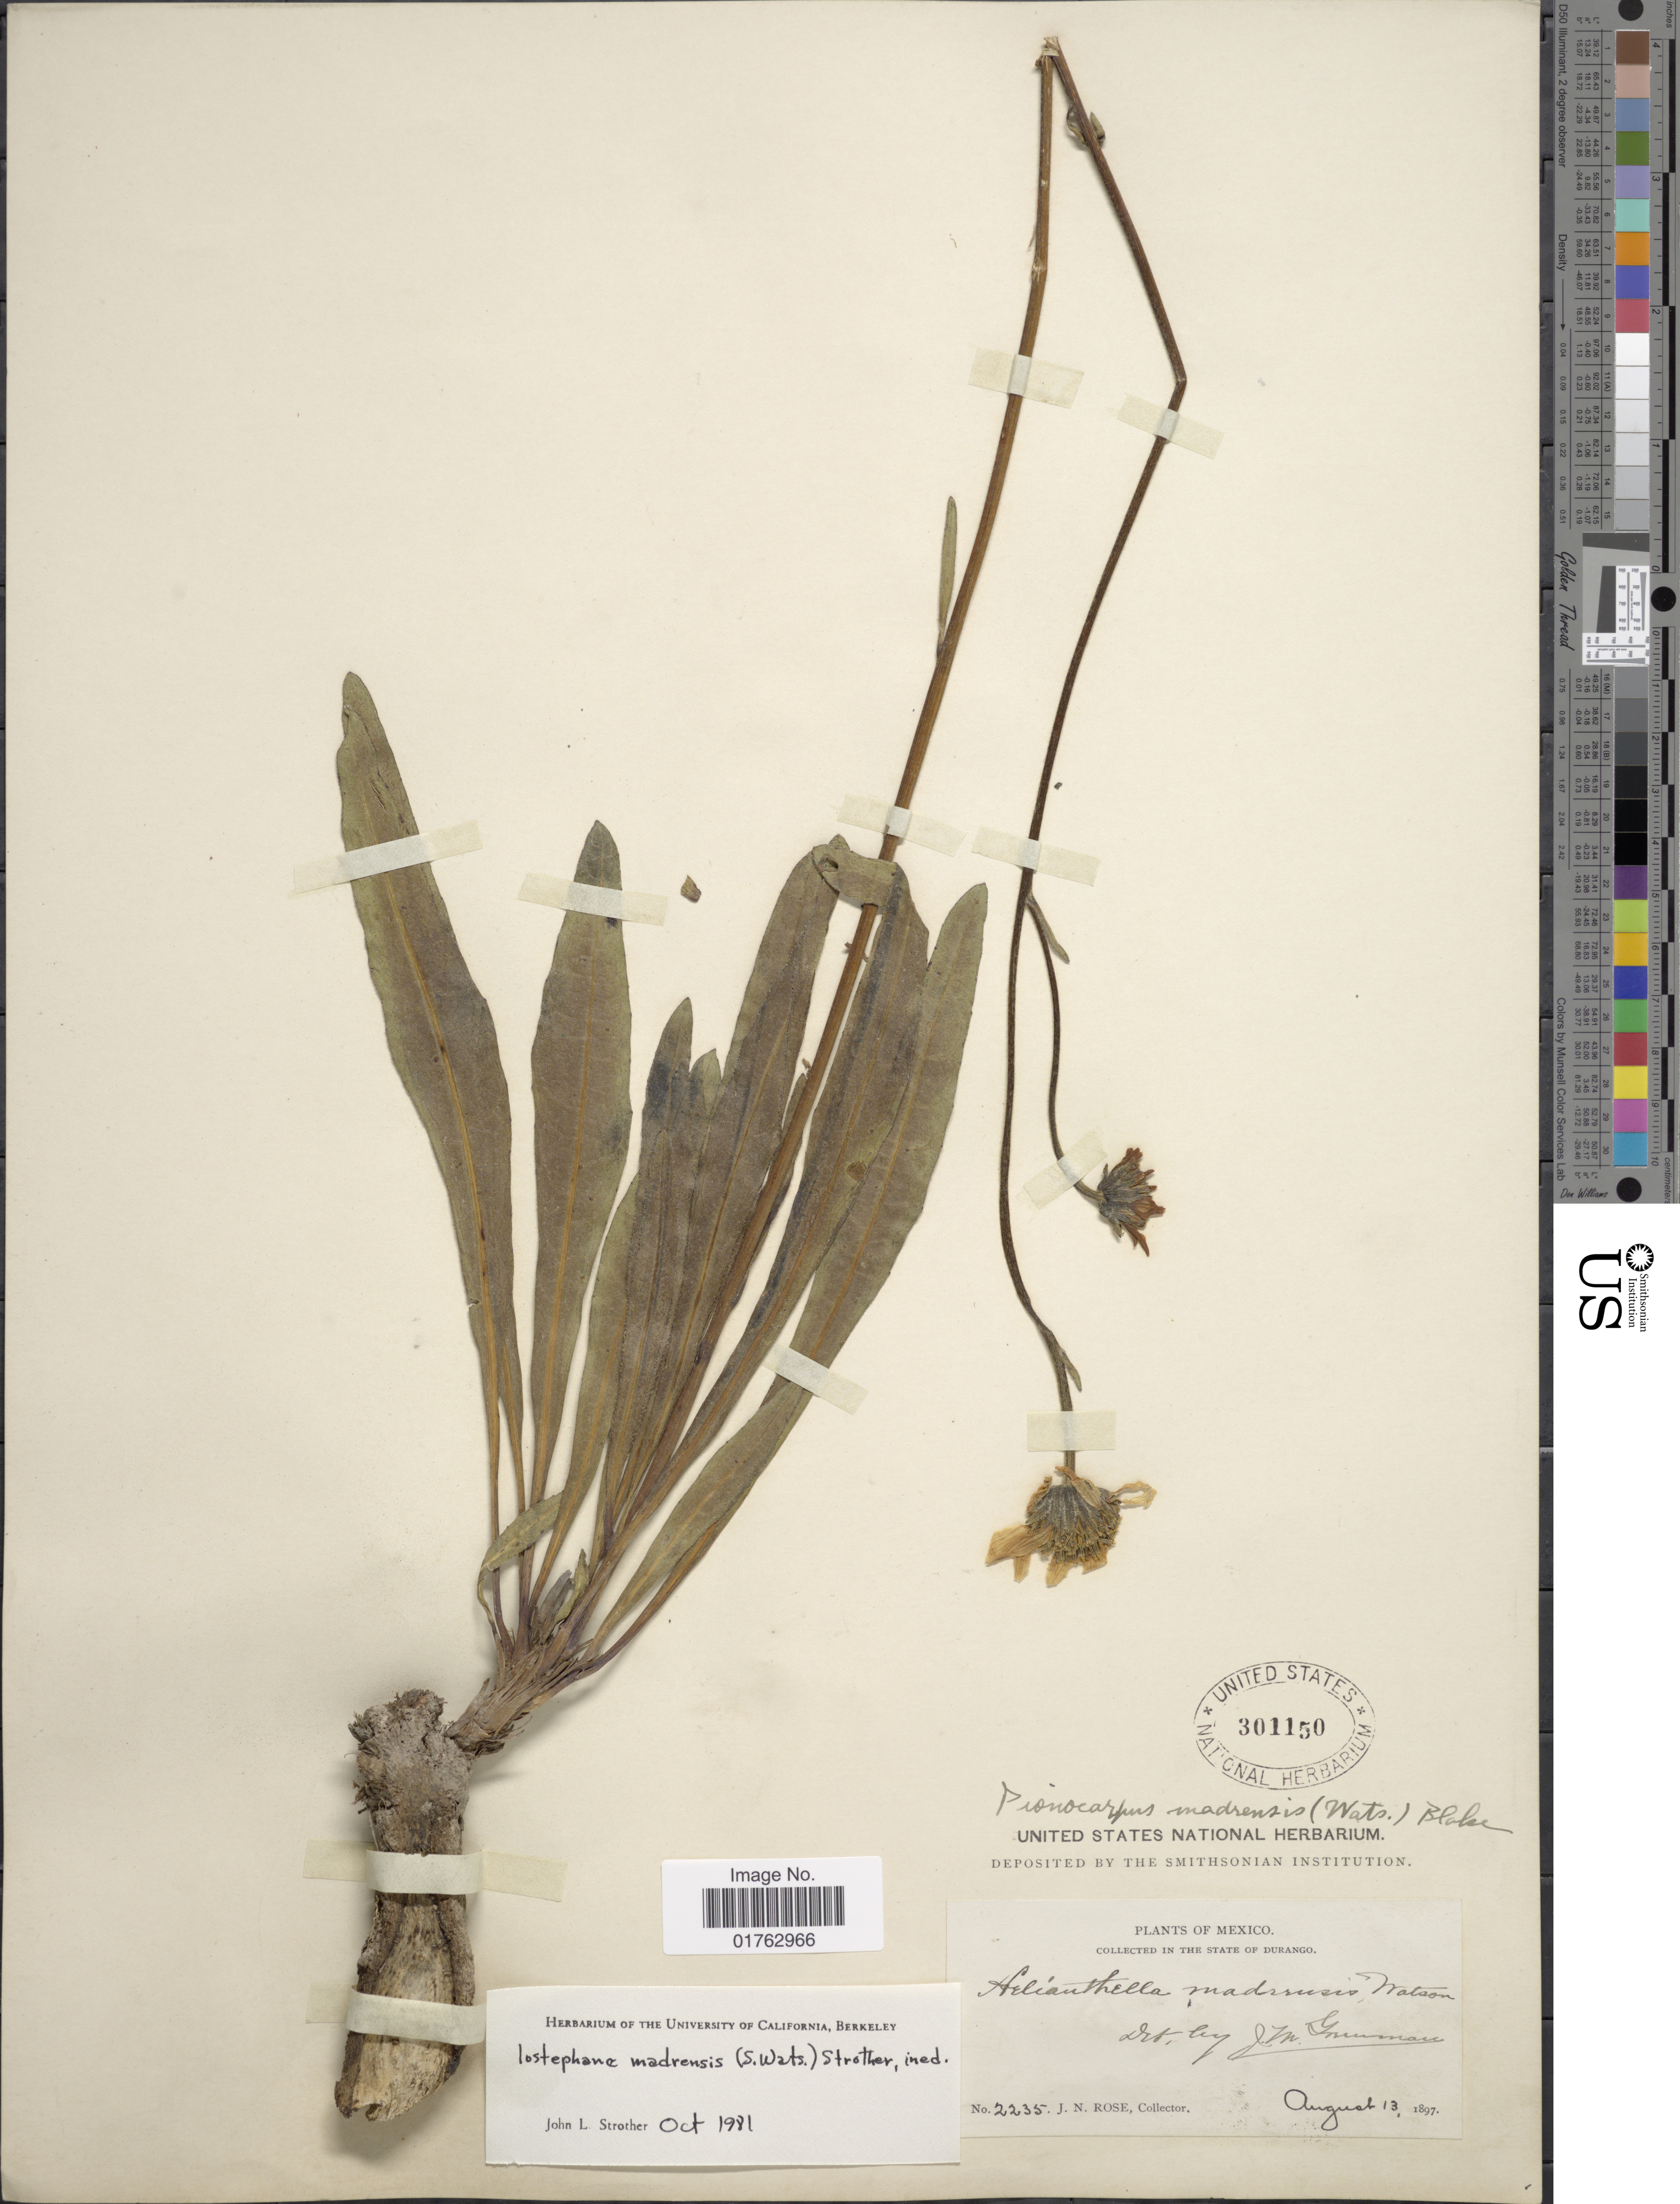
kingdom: Plantae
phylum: Tracheophyta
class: Magnoliopsida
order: Asterales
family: Asteraceae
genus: Iostephane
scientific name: Iostephane madrensis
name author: (S. Watson) Strother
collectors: J. N. Rose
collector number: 2235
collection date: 1897-08-13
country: Mexico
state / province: Durango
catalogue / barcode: US 301150